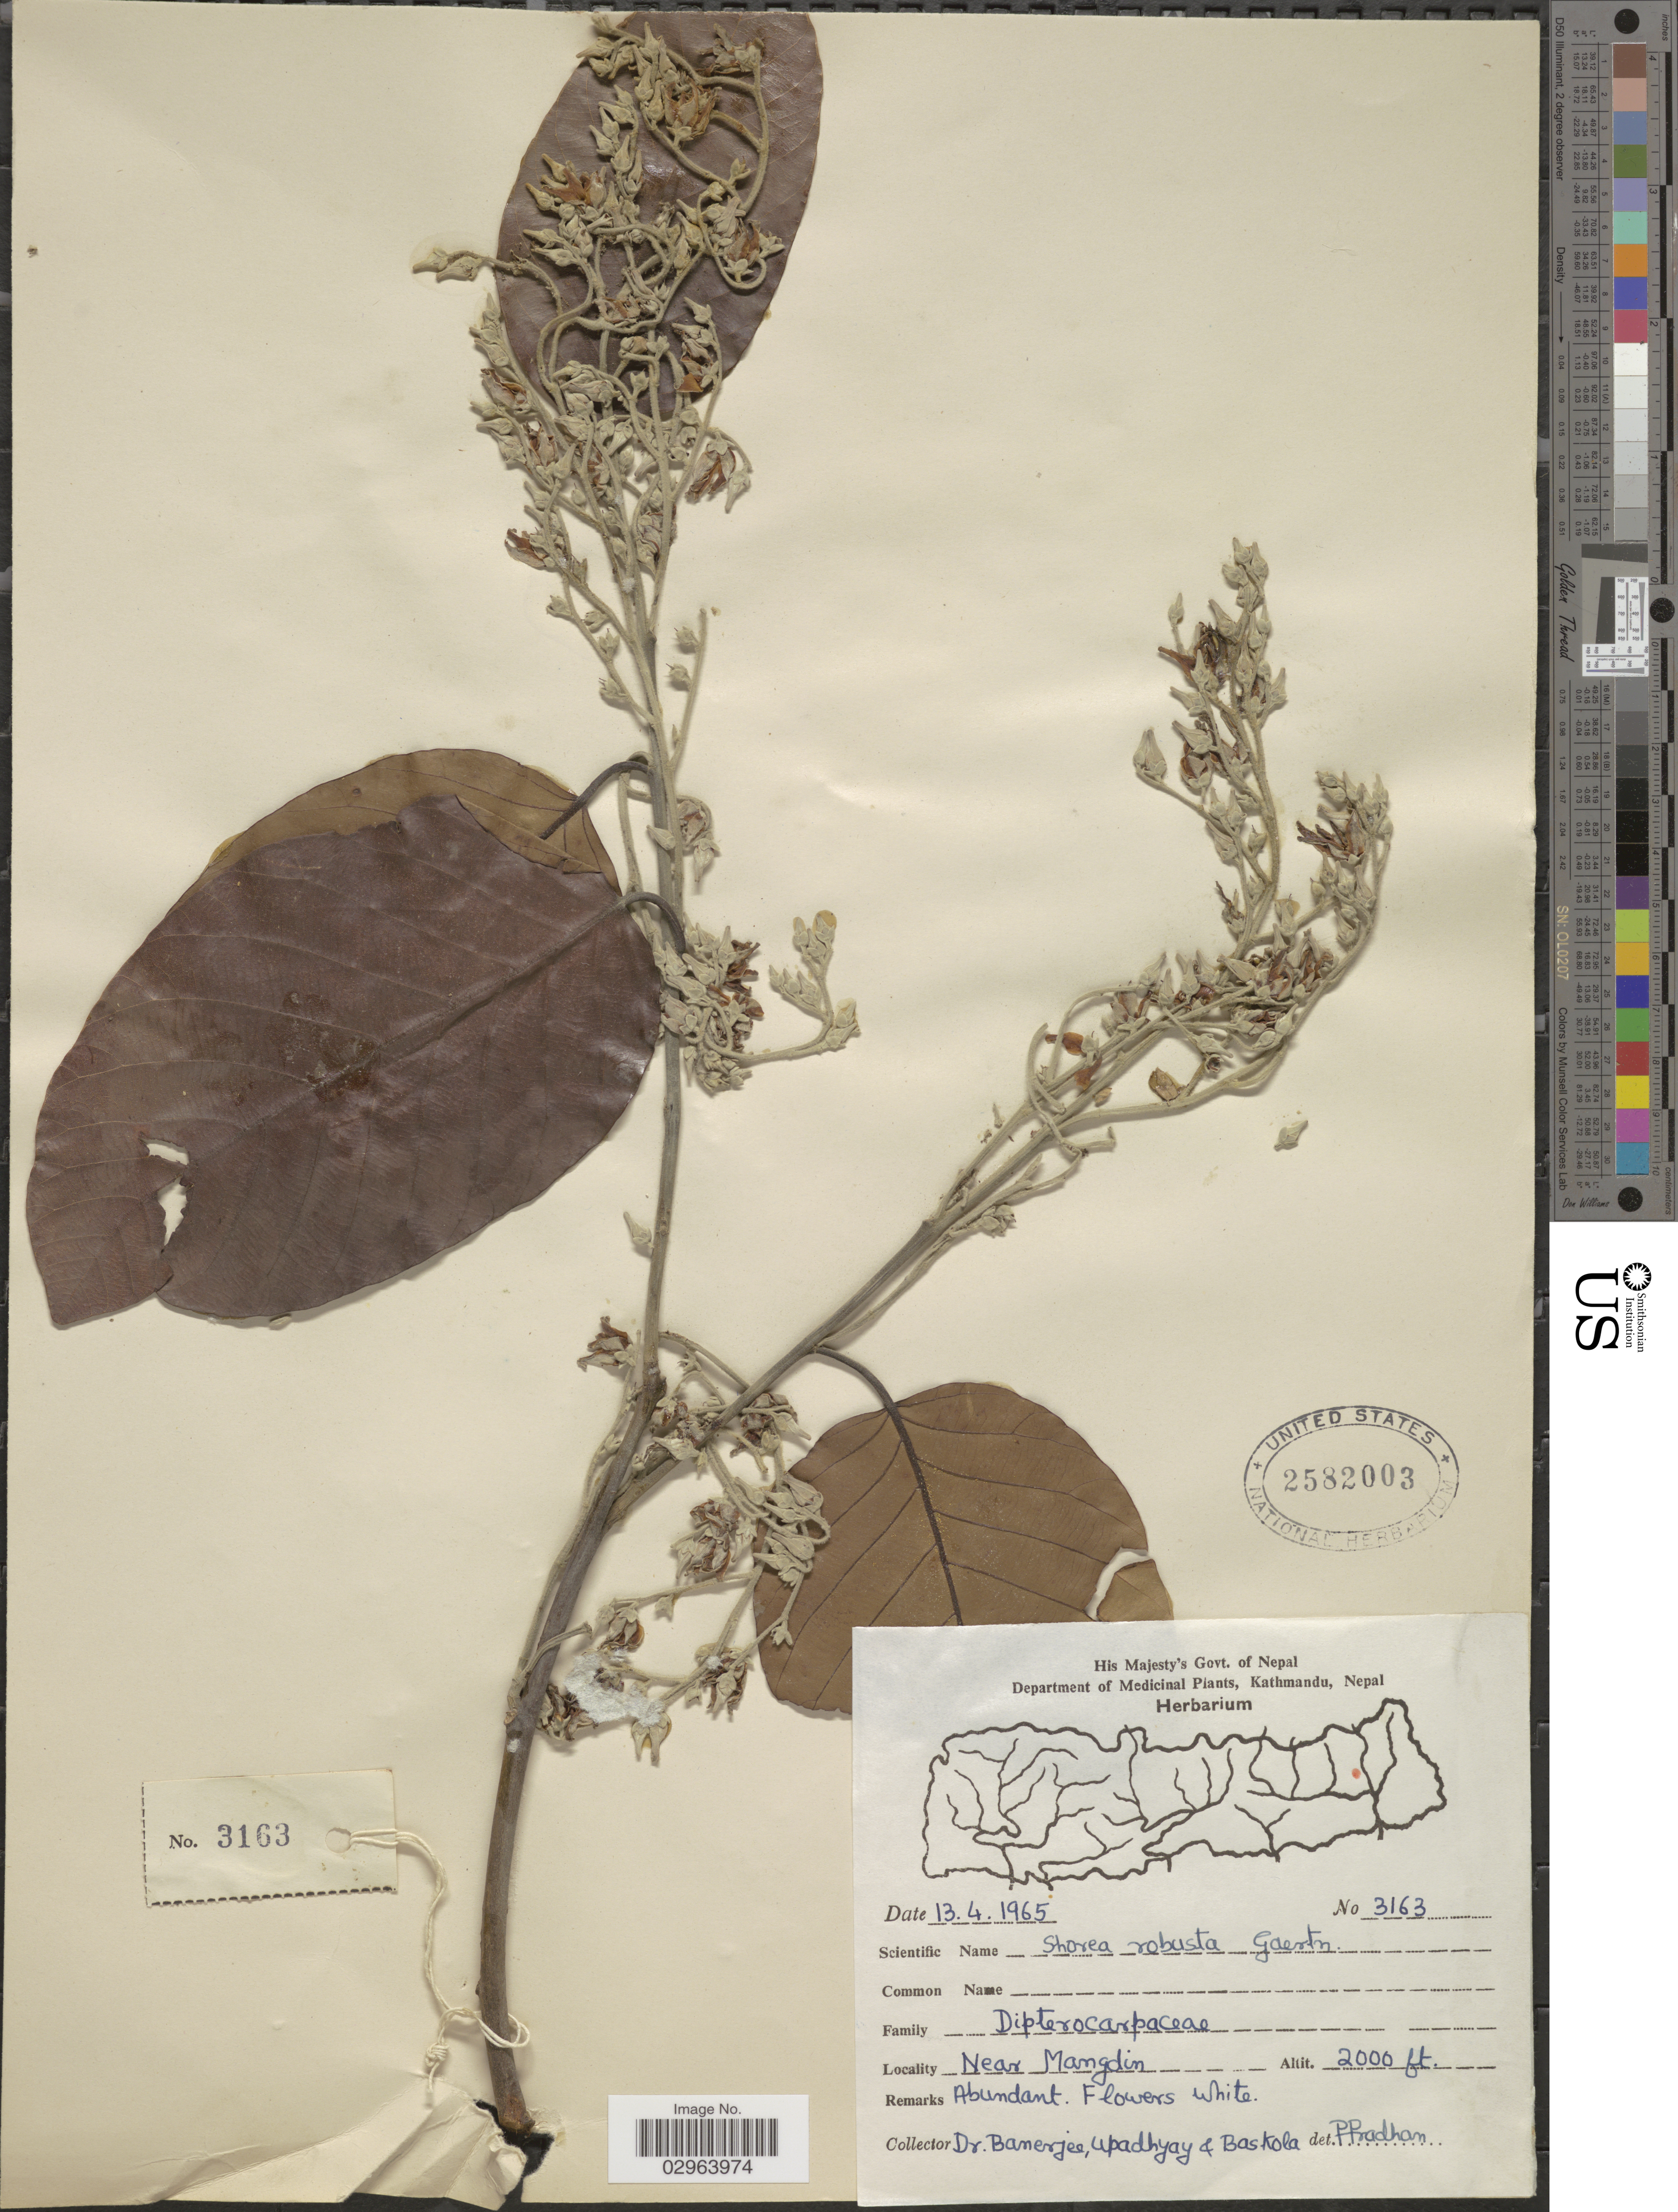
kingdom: Plantae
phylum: Tracheophyta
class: Magnoliopsida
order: Malvales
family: Dipterocarpaceae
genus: Shorea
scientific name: Shorea robusta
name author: C.F. Gaertn.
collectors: -. Banerjee, Upadhyay, -- & Baskola, --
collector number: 3163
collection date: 1965-04-13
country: Nepal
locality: Near Mangdin.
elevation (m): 610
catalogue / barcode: US 2582003